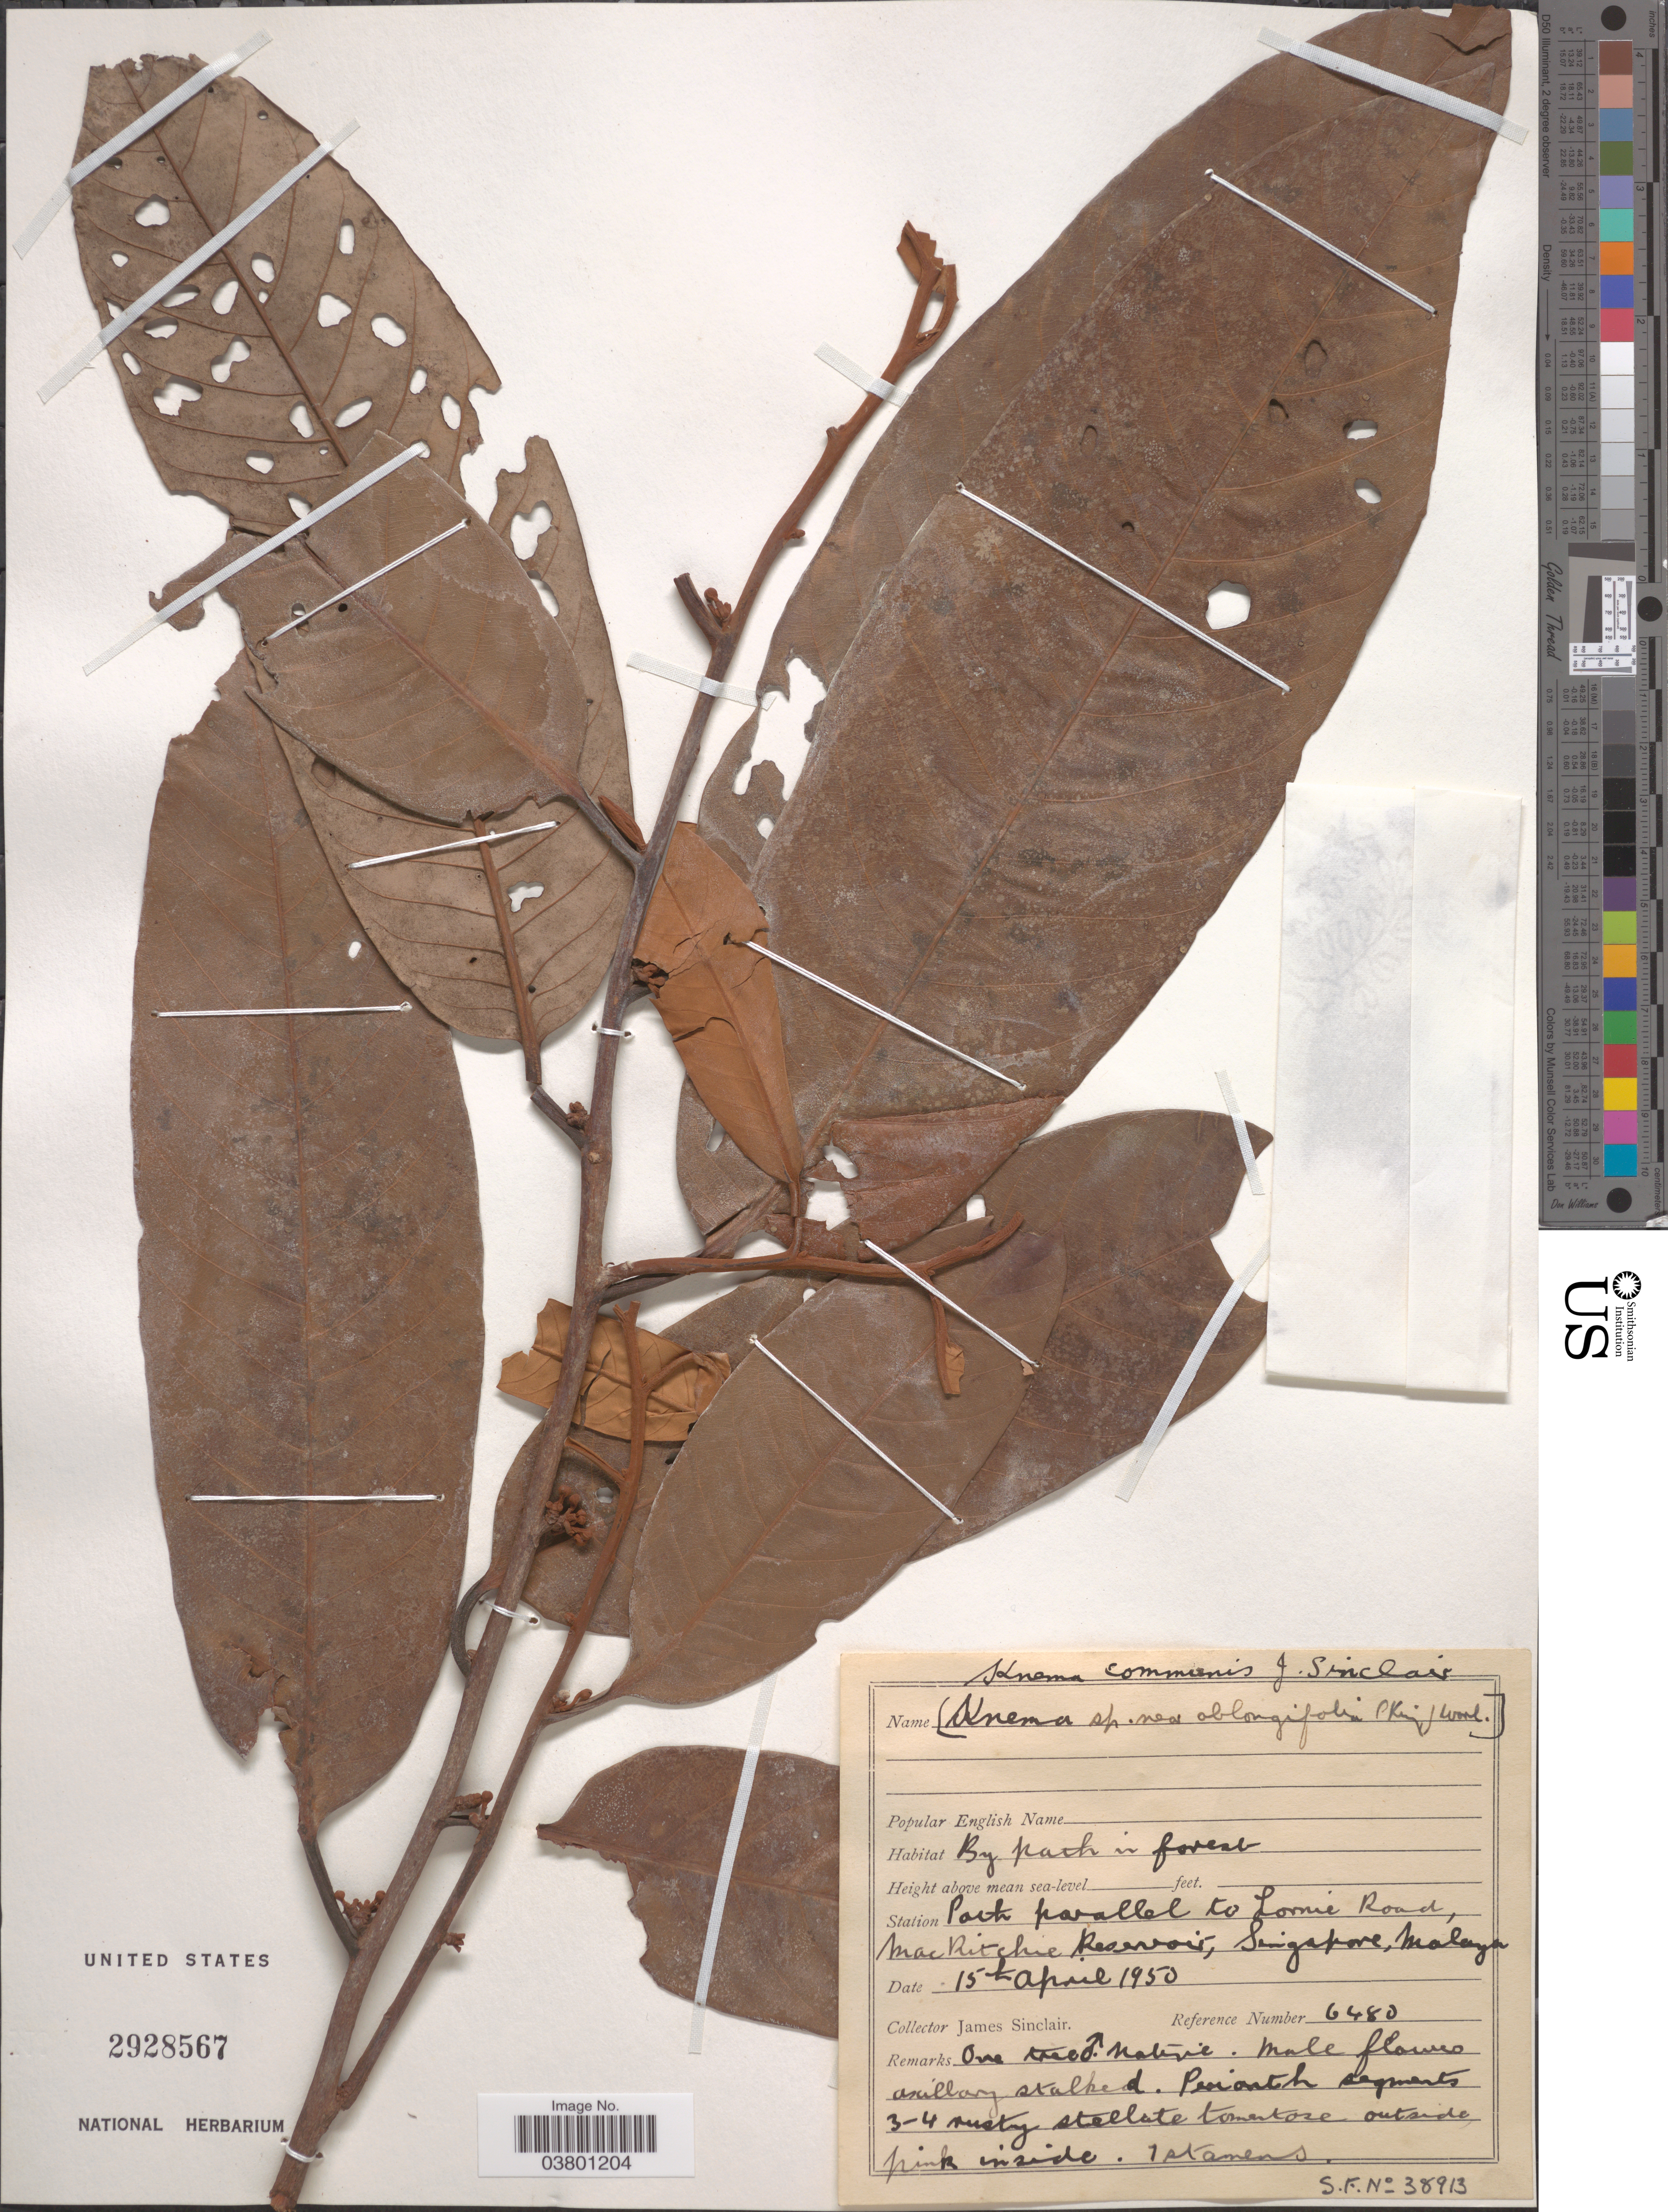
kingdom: Plantae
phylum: Tracheophyta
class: Magnoliopsida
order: Magnoliales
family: Myristicaceae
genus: Knema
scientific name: Knema communis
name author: J. Sinclair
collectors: J. Sinclair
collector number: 6480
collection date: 1950-04-15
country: Singapore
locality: Station Path parallel to Lornie Road, Mac Ritchie Reservoir, Malaya.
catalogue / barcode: US 2928567